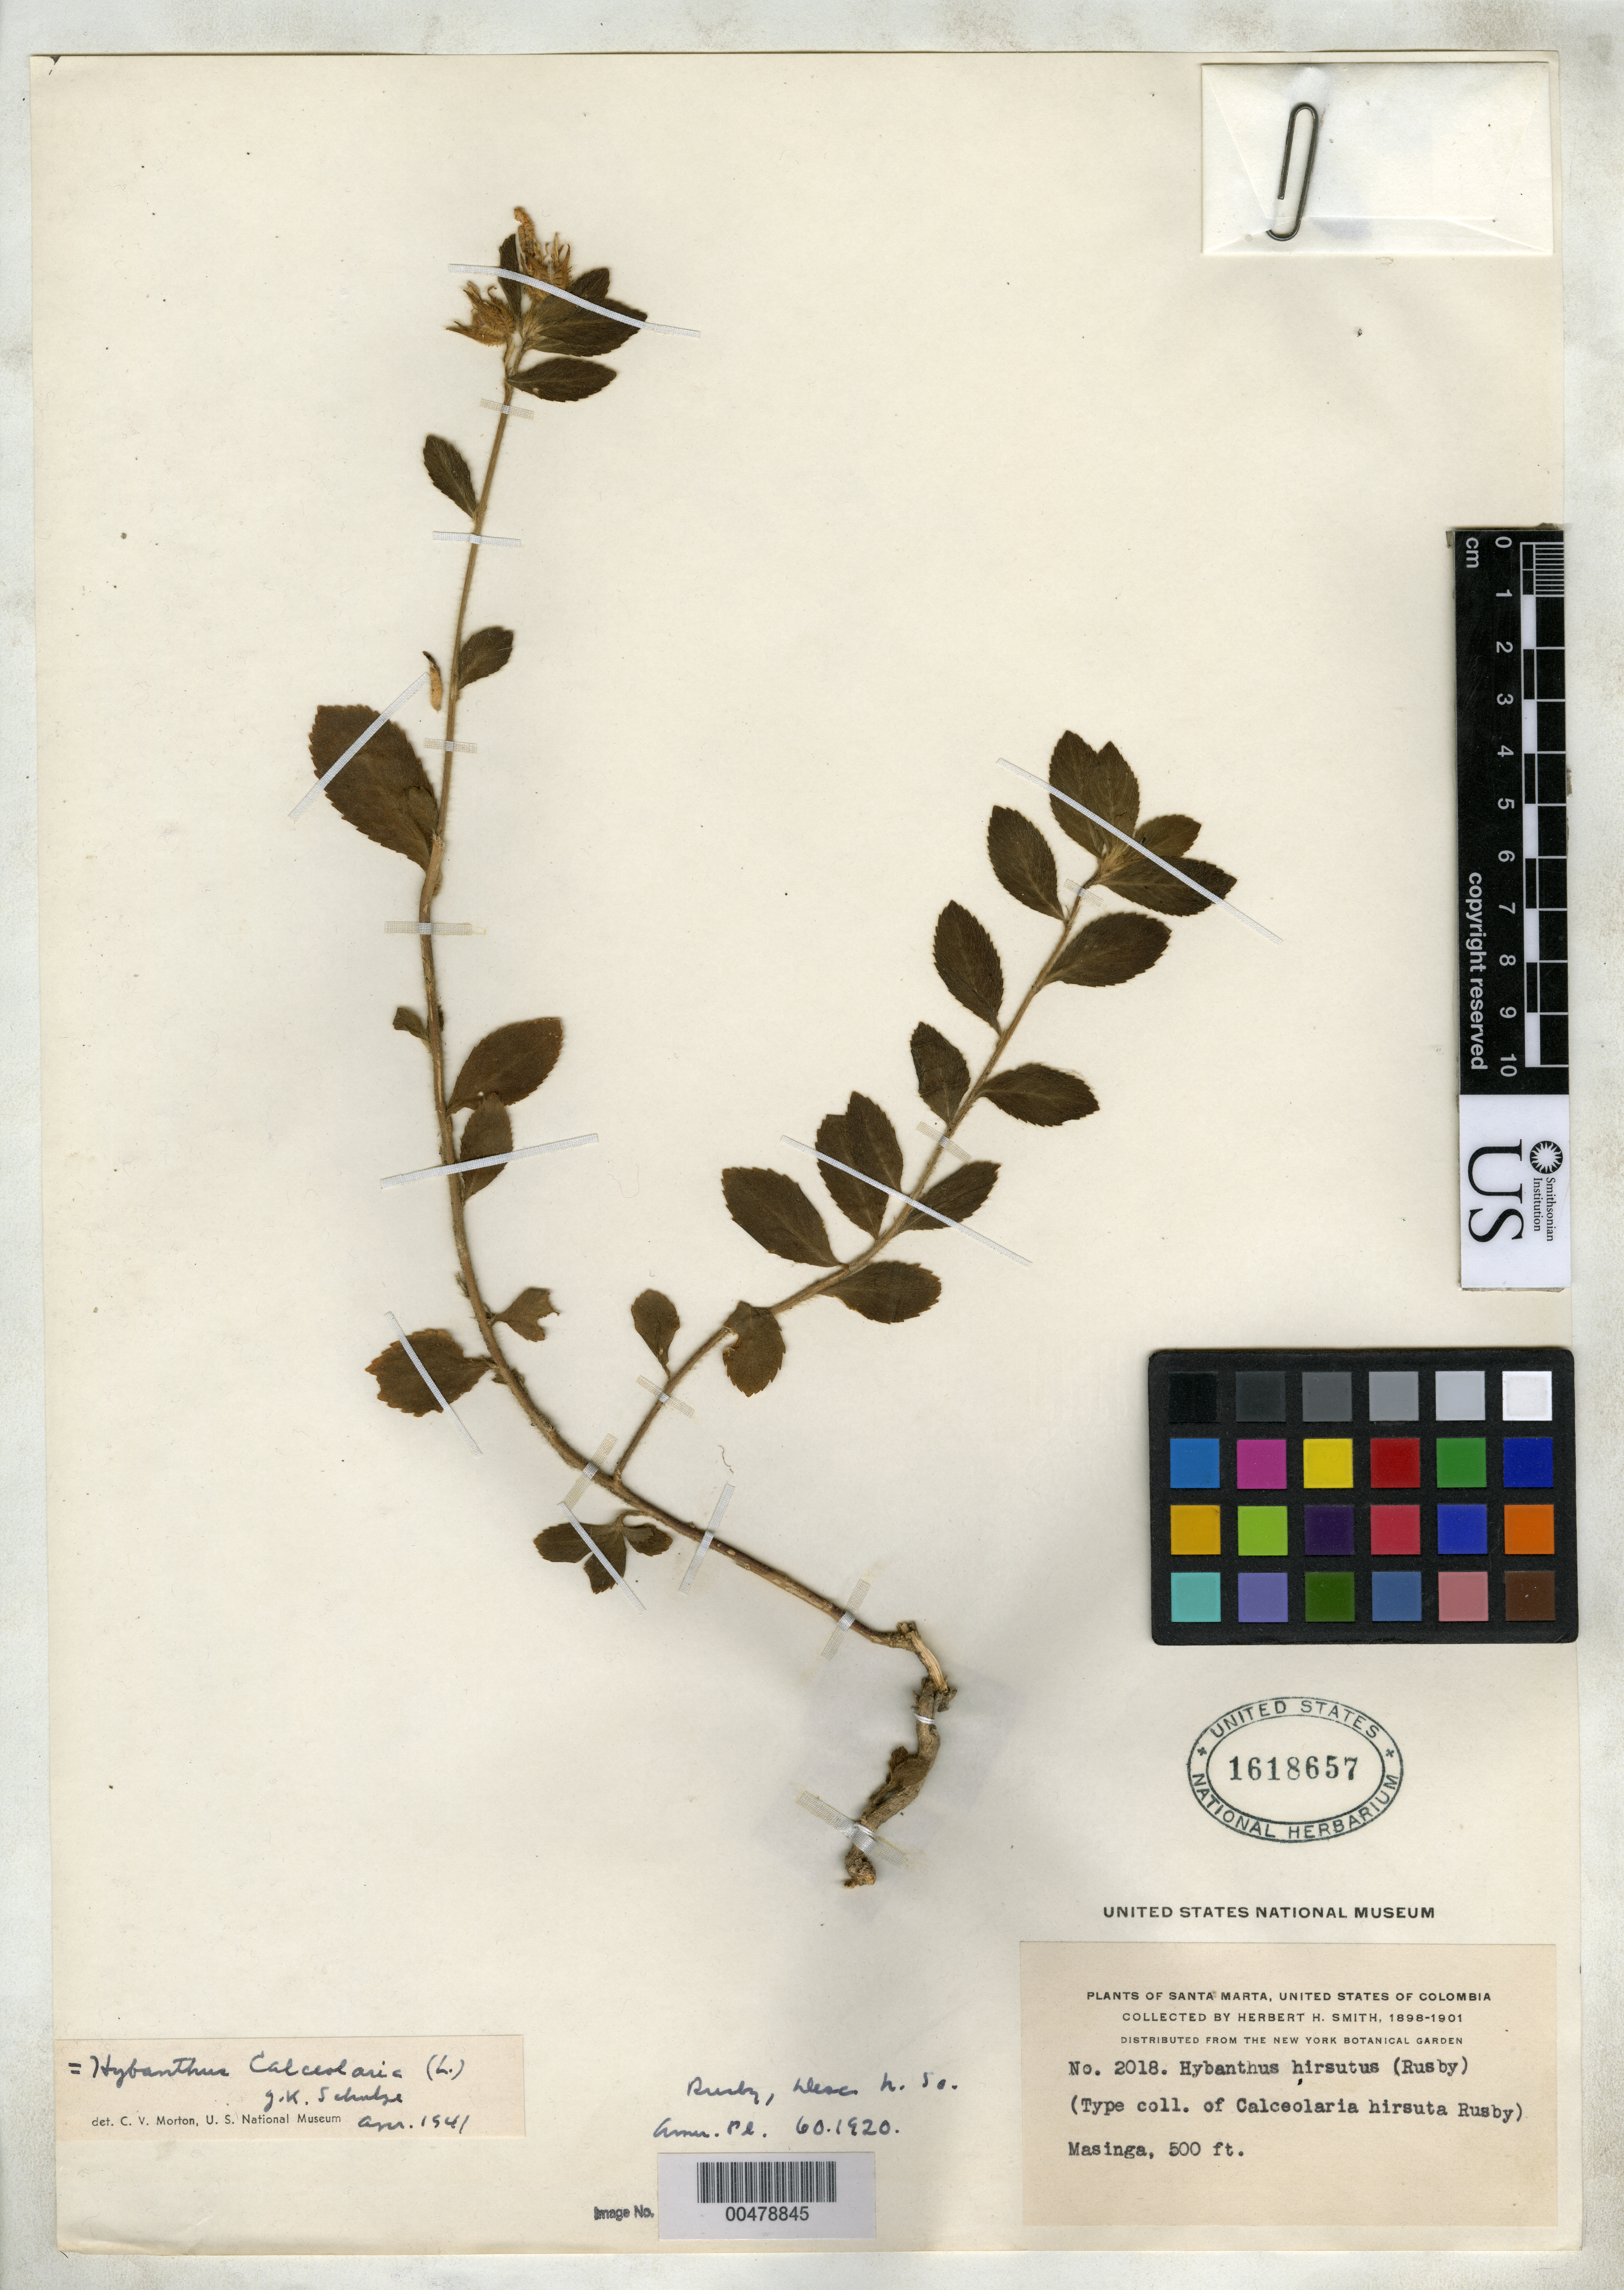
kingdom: Plantae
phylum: Tracheophyta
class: Magnoliopsida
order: Malpighiales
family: Violaceae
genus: Calceolaria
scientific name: Calceolaria hirsuta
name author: Rusby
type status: Isotype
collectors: Herbert H. Smith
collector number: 2018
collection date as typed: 1899 to -- --- 1901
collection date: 1899/1901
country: Colombia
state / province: Magdalena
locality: Masinga, Santa Marta.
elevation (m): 152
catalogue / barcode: US 1618657